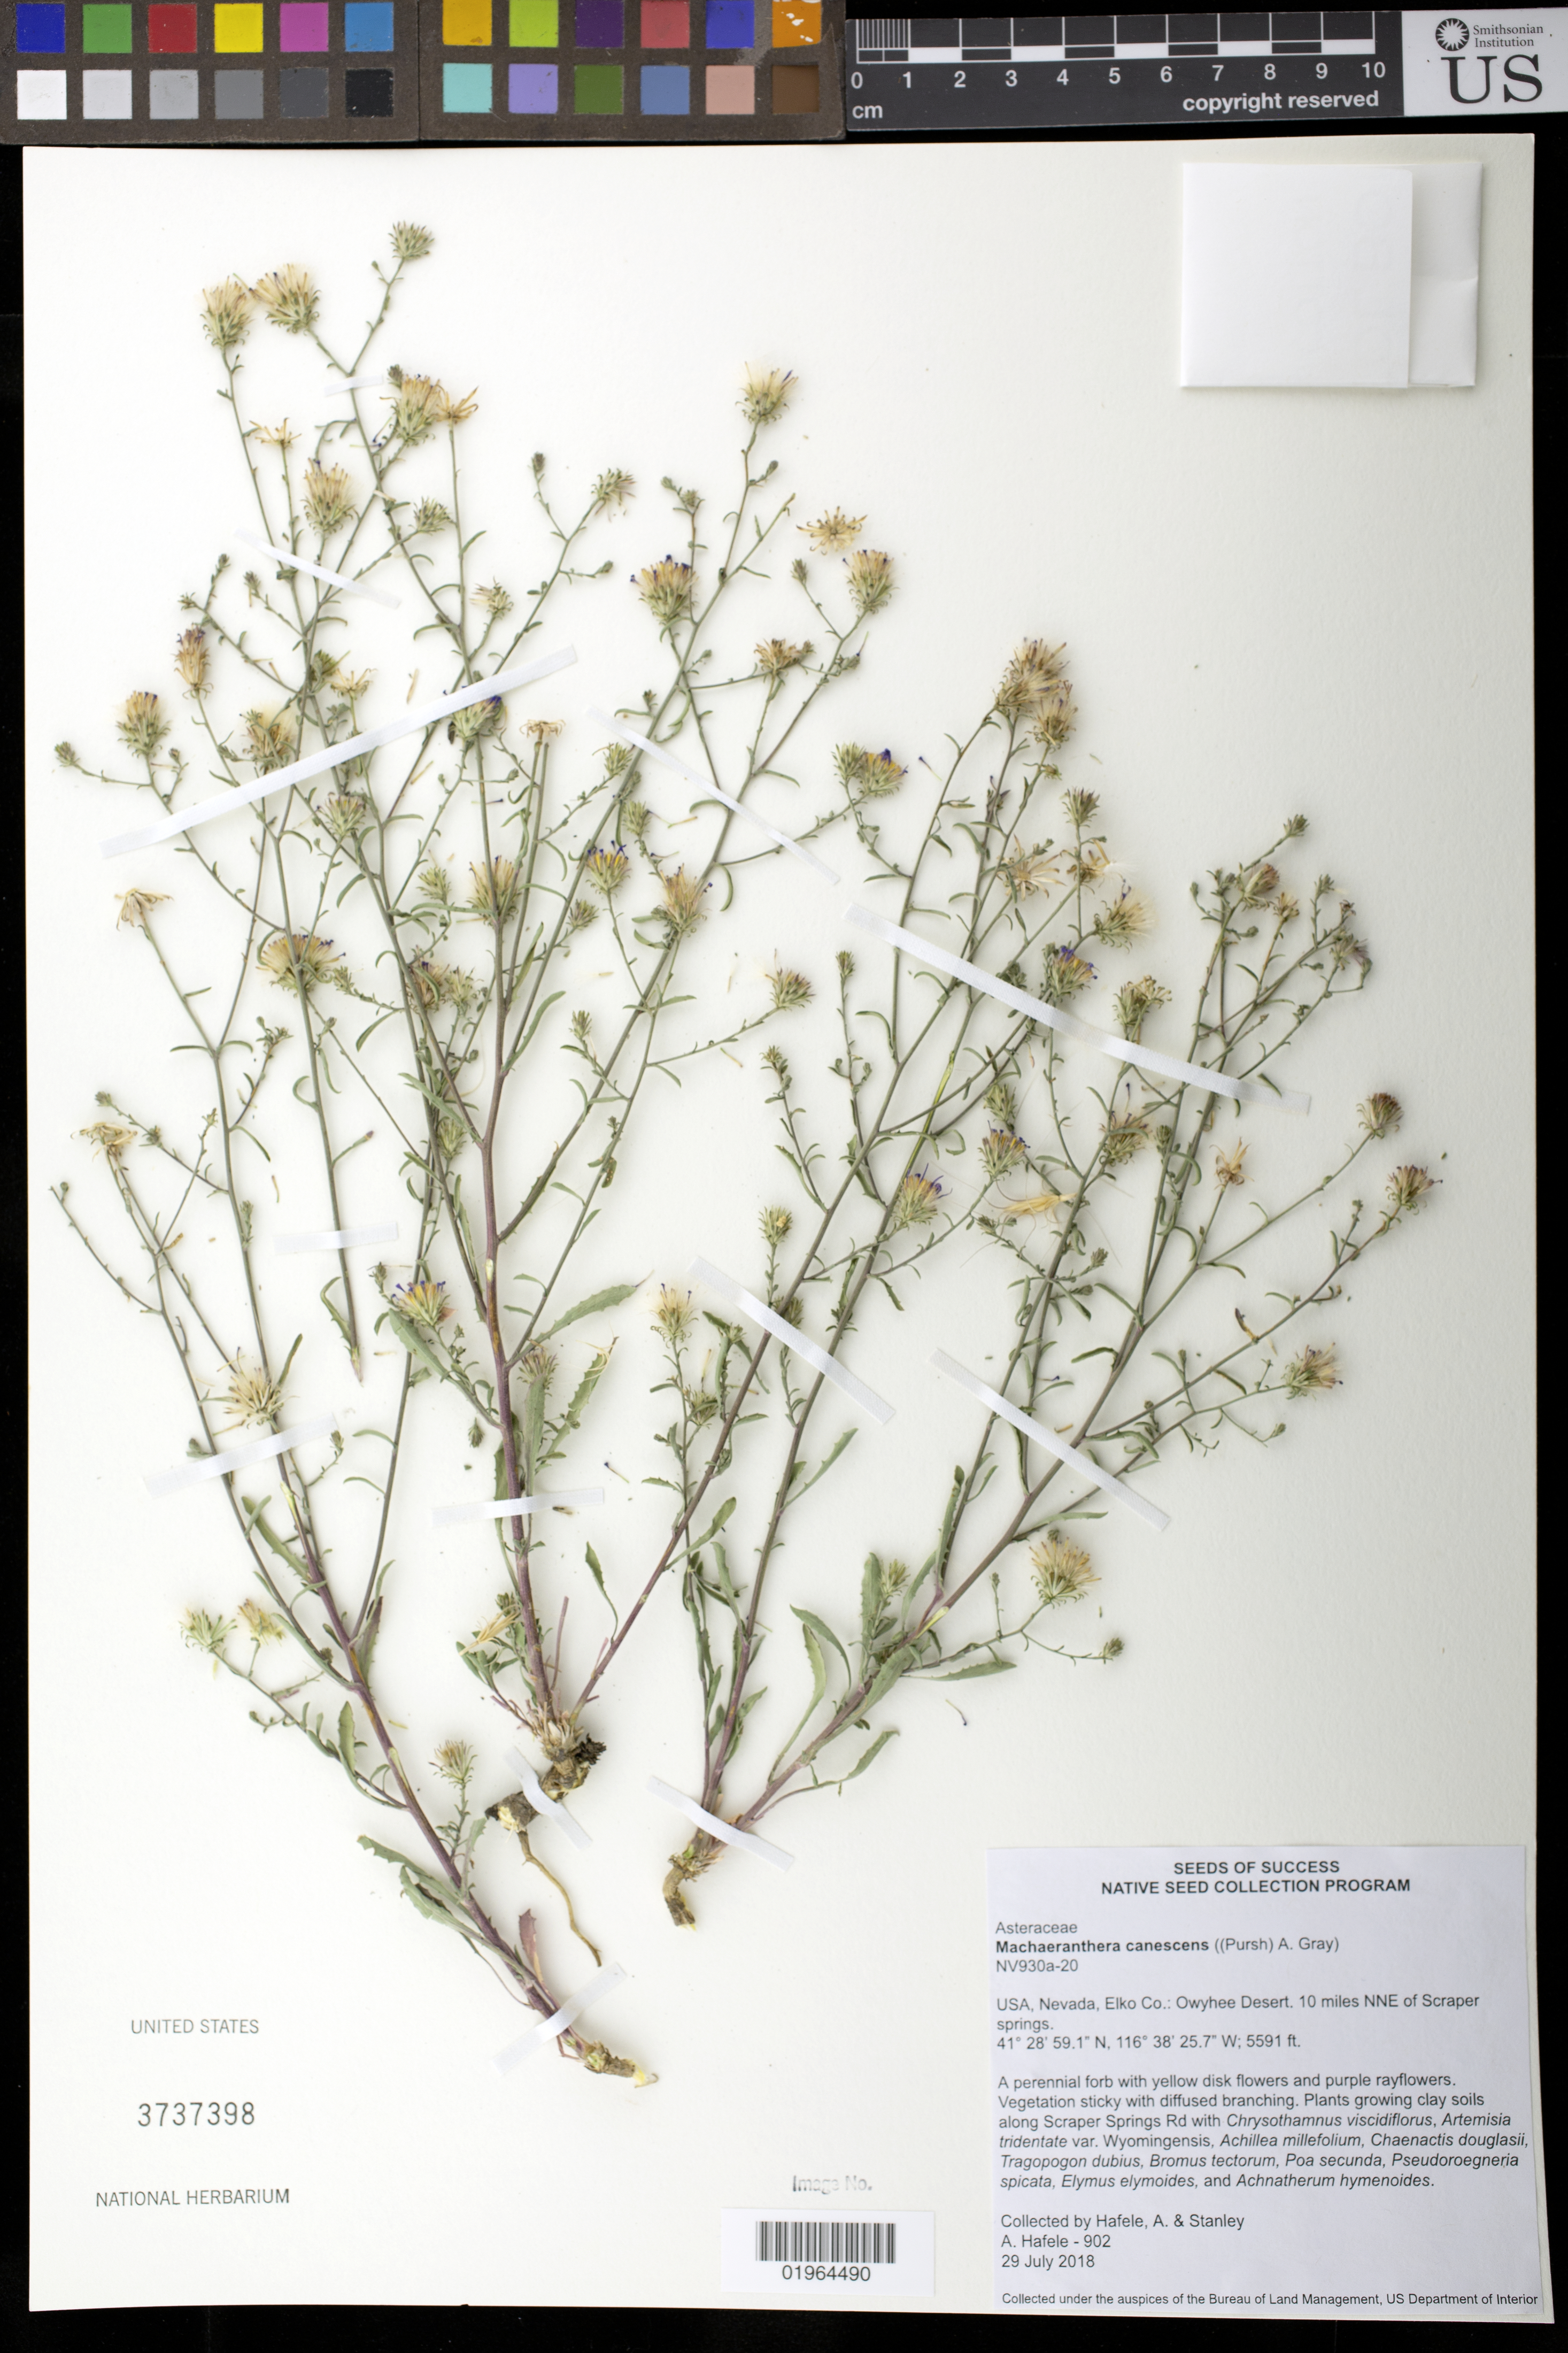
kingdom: Plantae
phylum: Tracheophyta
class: Magnoliopsida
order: Asterales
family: Asteraceae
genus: Machaeranthera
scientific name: Machaeranthera canescens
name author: (Pursh) A. Gray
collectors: A. Hafele & A. Stanley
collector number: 902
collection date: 2018-07-29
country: United States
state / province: Nevada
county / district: Elko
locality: Owyhee Desert, 10 mi. NNE of Scraper springs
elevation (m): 1704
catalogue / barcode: US 3737398